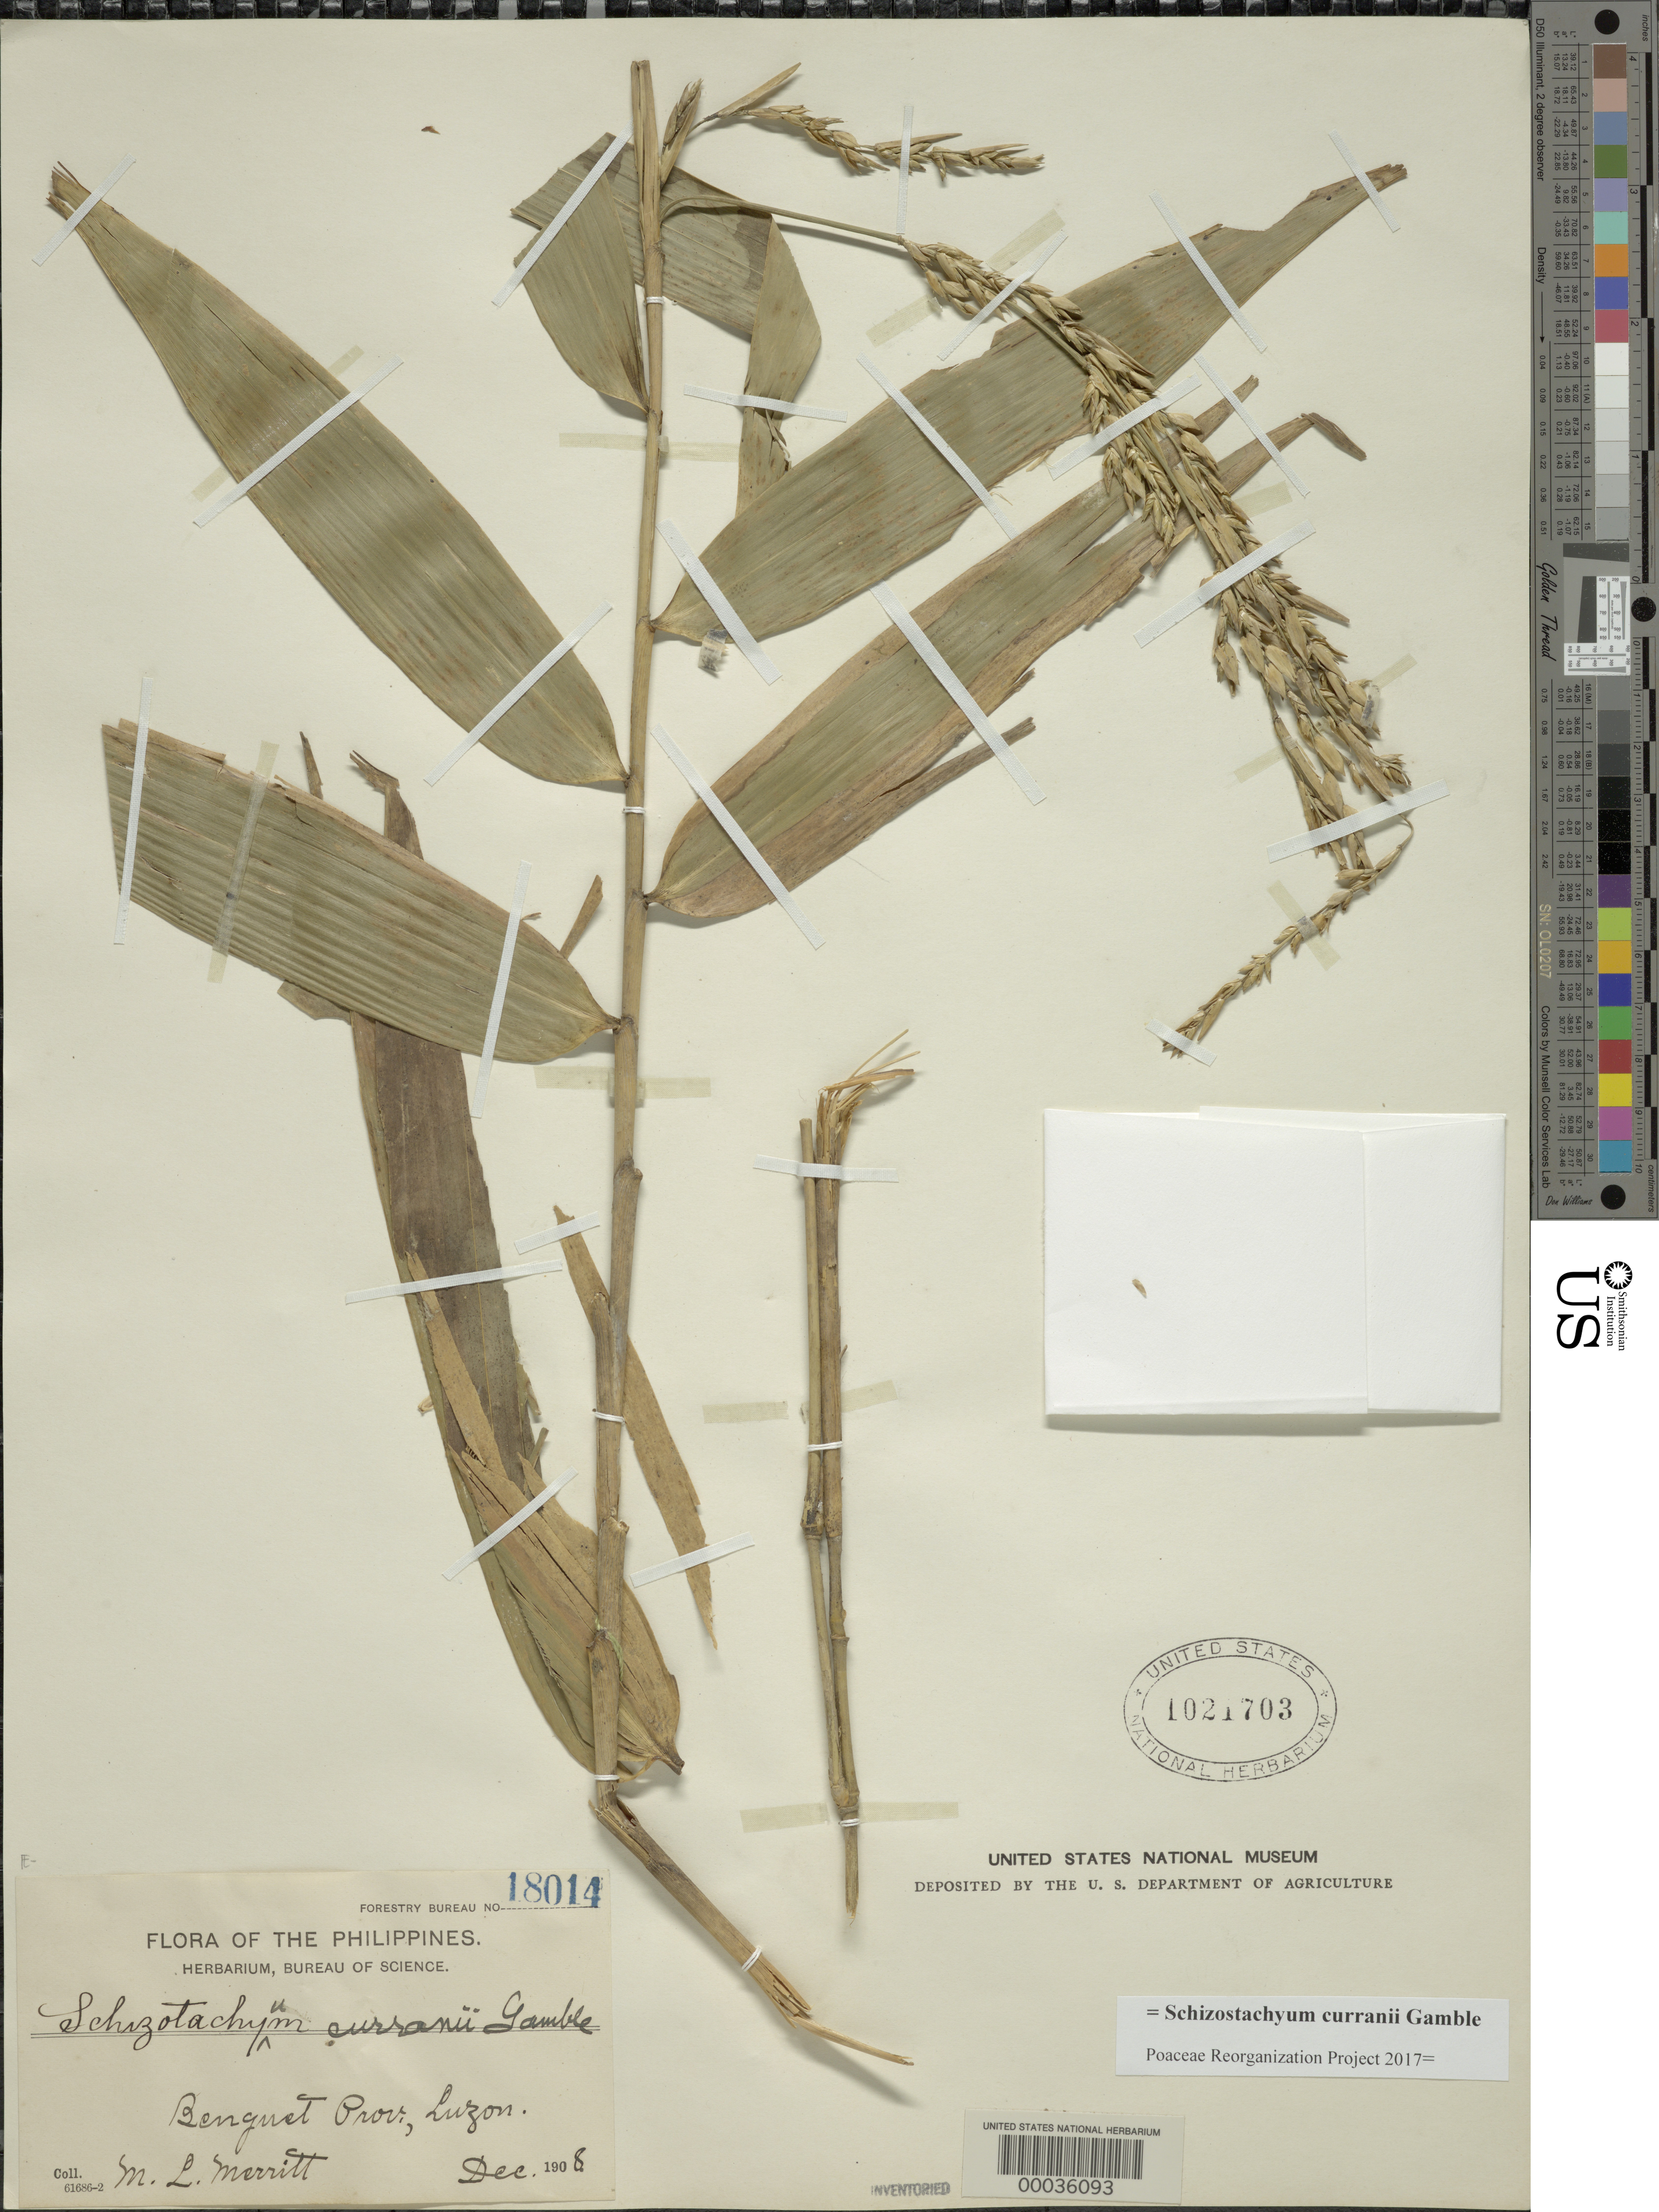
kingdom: Plantae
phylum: Tracheophyta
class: Liliopsida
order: Poales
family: Poaceae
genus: Schizostachyum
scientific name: Schizostachyum curranii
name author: Gamble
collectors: M. L. Merritt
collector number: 18014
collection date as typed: Dec 1908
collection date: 1908-12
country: Philippines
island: Luzon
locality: Bengust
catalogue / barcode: US 1021703